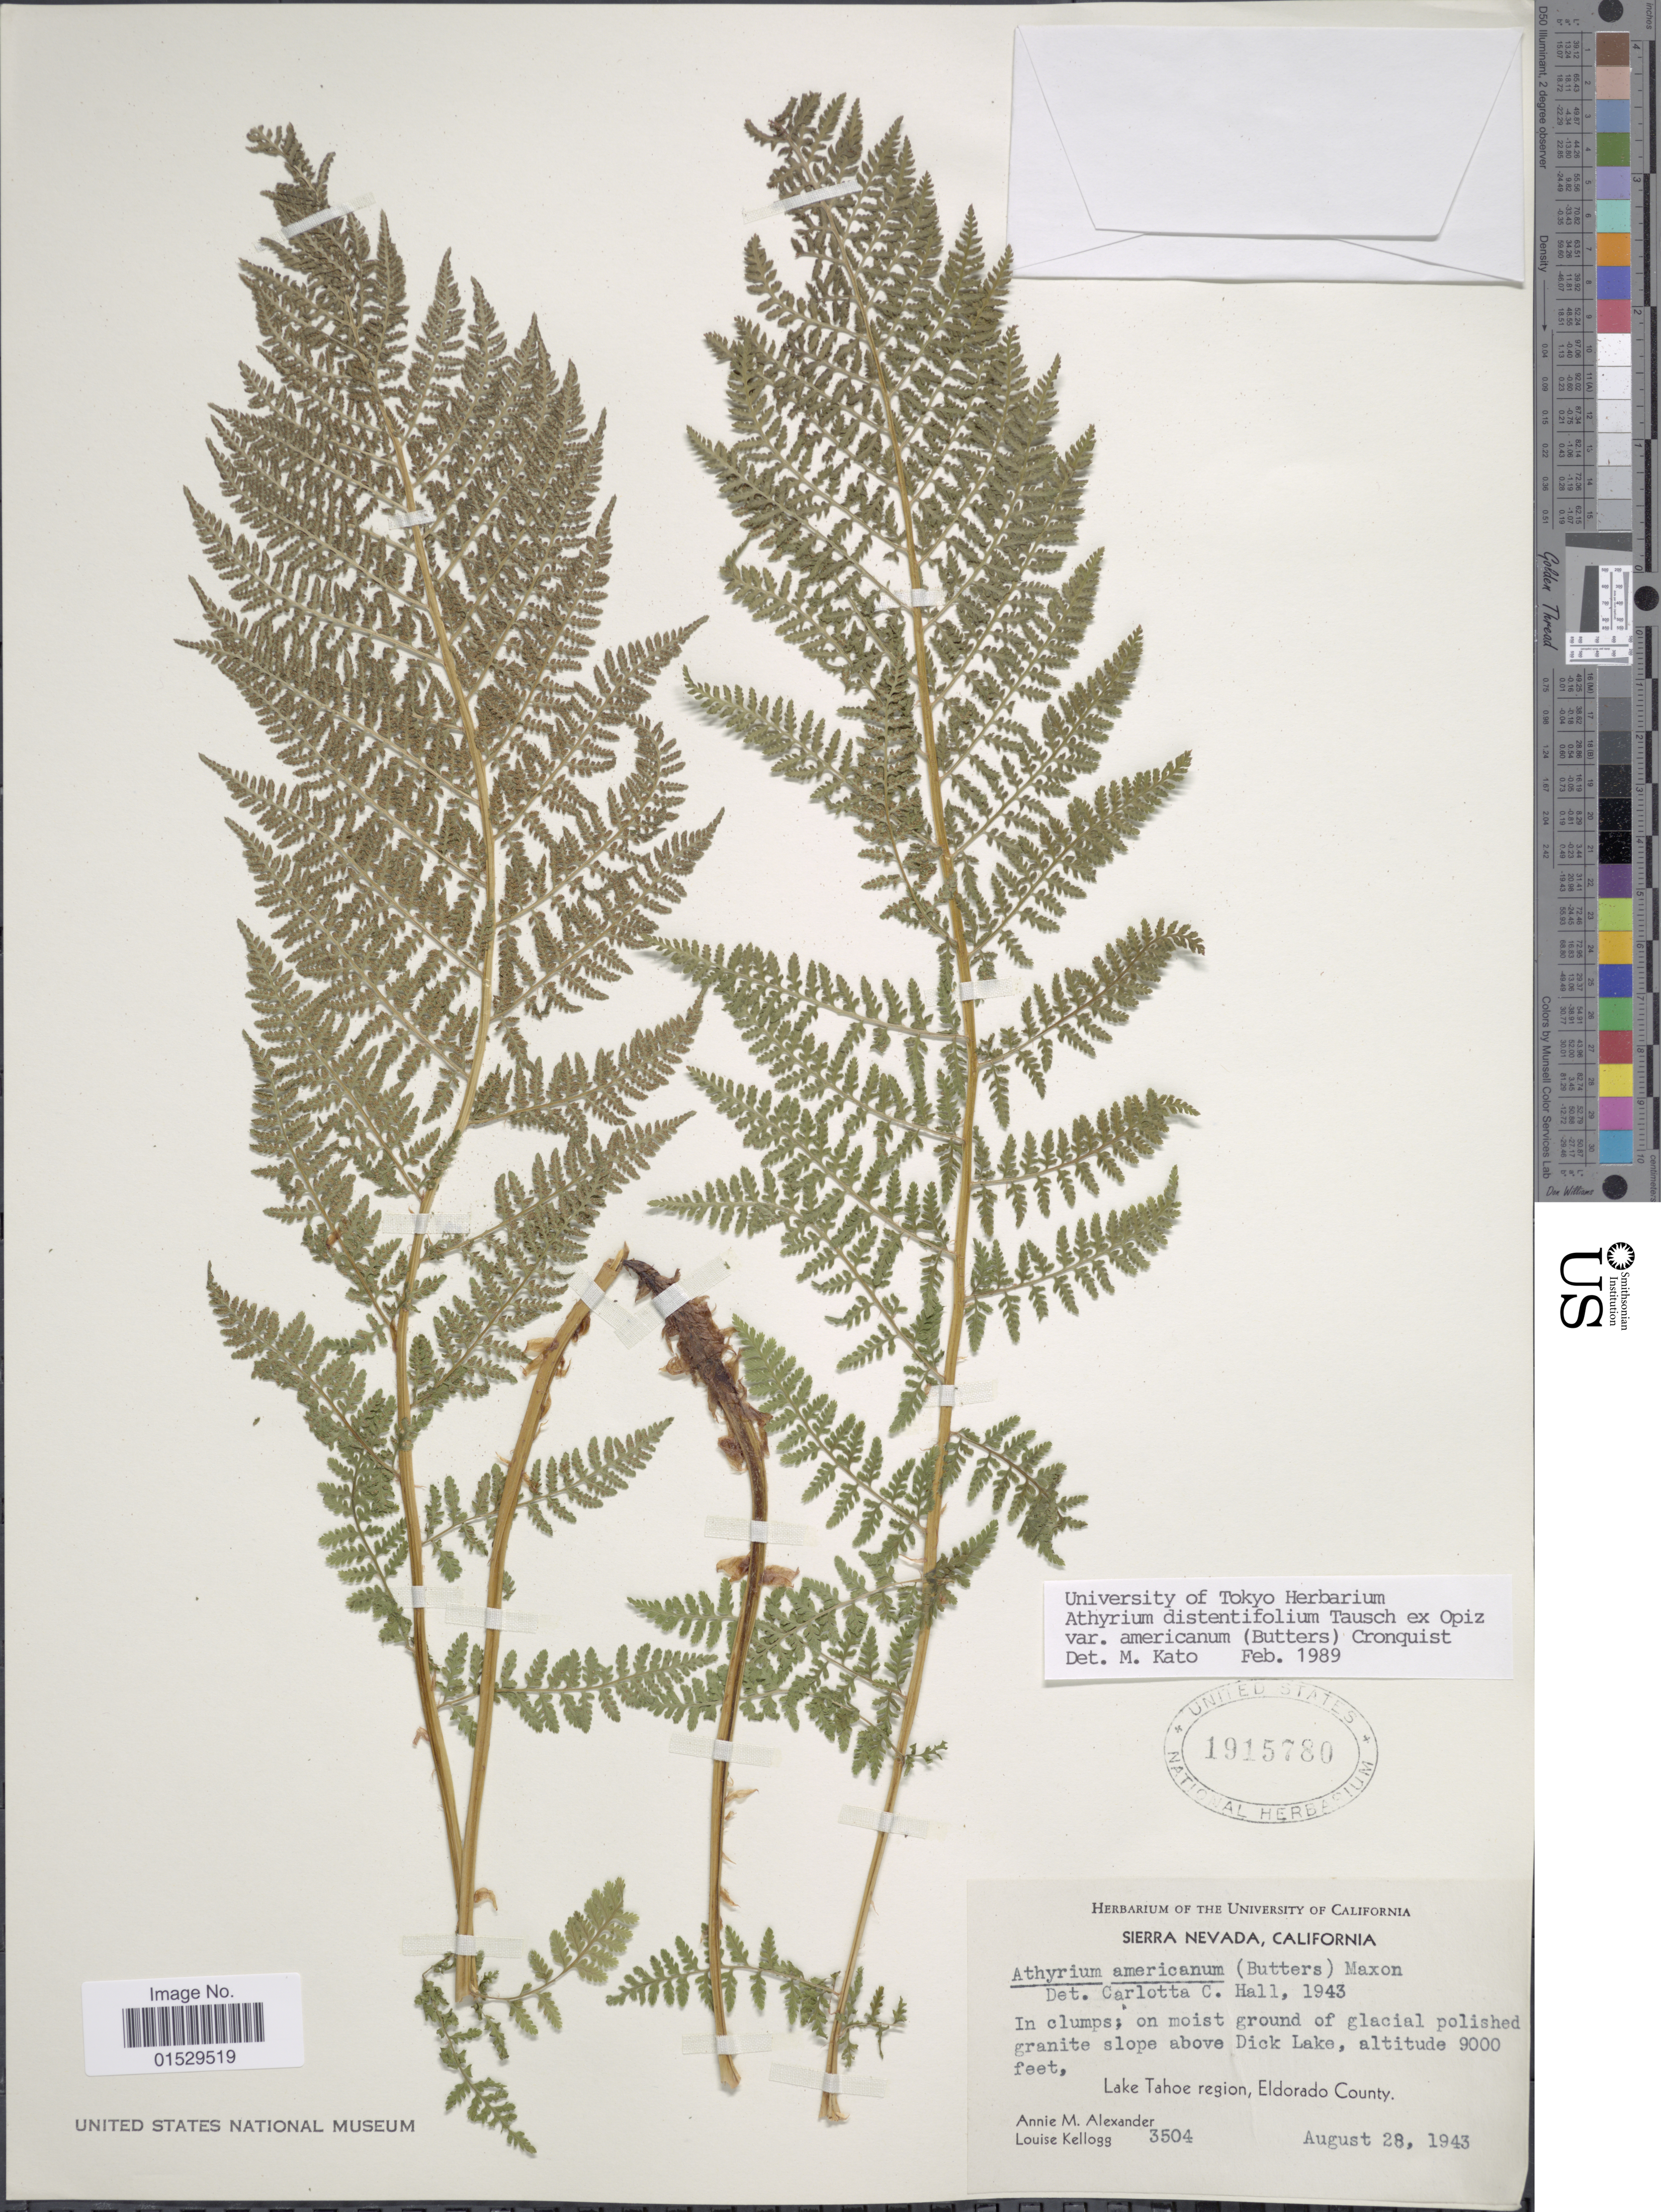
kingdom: Plantae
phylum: Tracheophyta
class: Polypodiopsida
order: Polypodiales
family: Athyriaceae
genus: Athyrium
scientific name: Athyrium distentifolilum subsp. americanum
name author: (Butters) Hultén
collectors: A. M. Alexander & L. Kellogg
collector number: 3504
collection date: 1943-08-28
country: United States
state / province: California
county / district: El Dorado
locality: Sierra Nevada, granite slope above Dick Lake, Lake Tahoe region, Eldorado County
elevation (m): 2743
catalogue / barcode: US 1915780